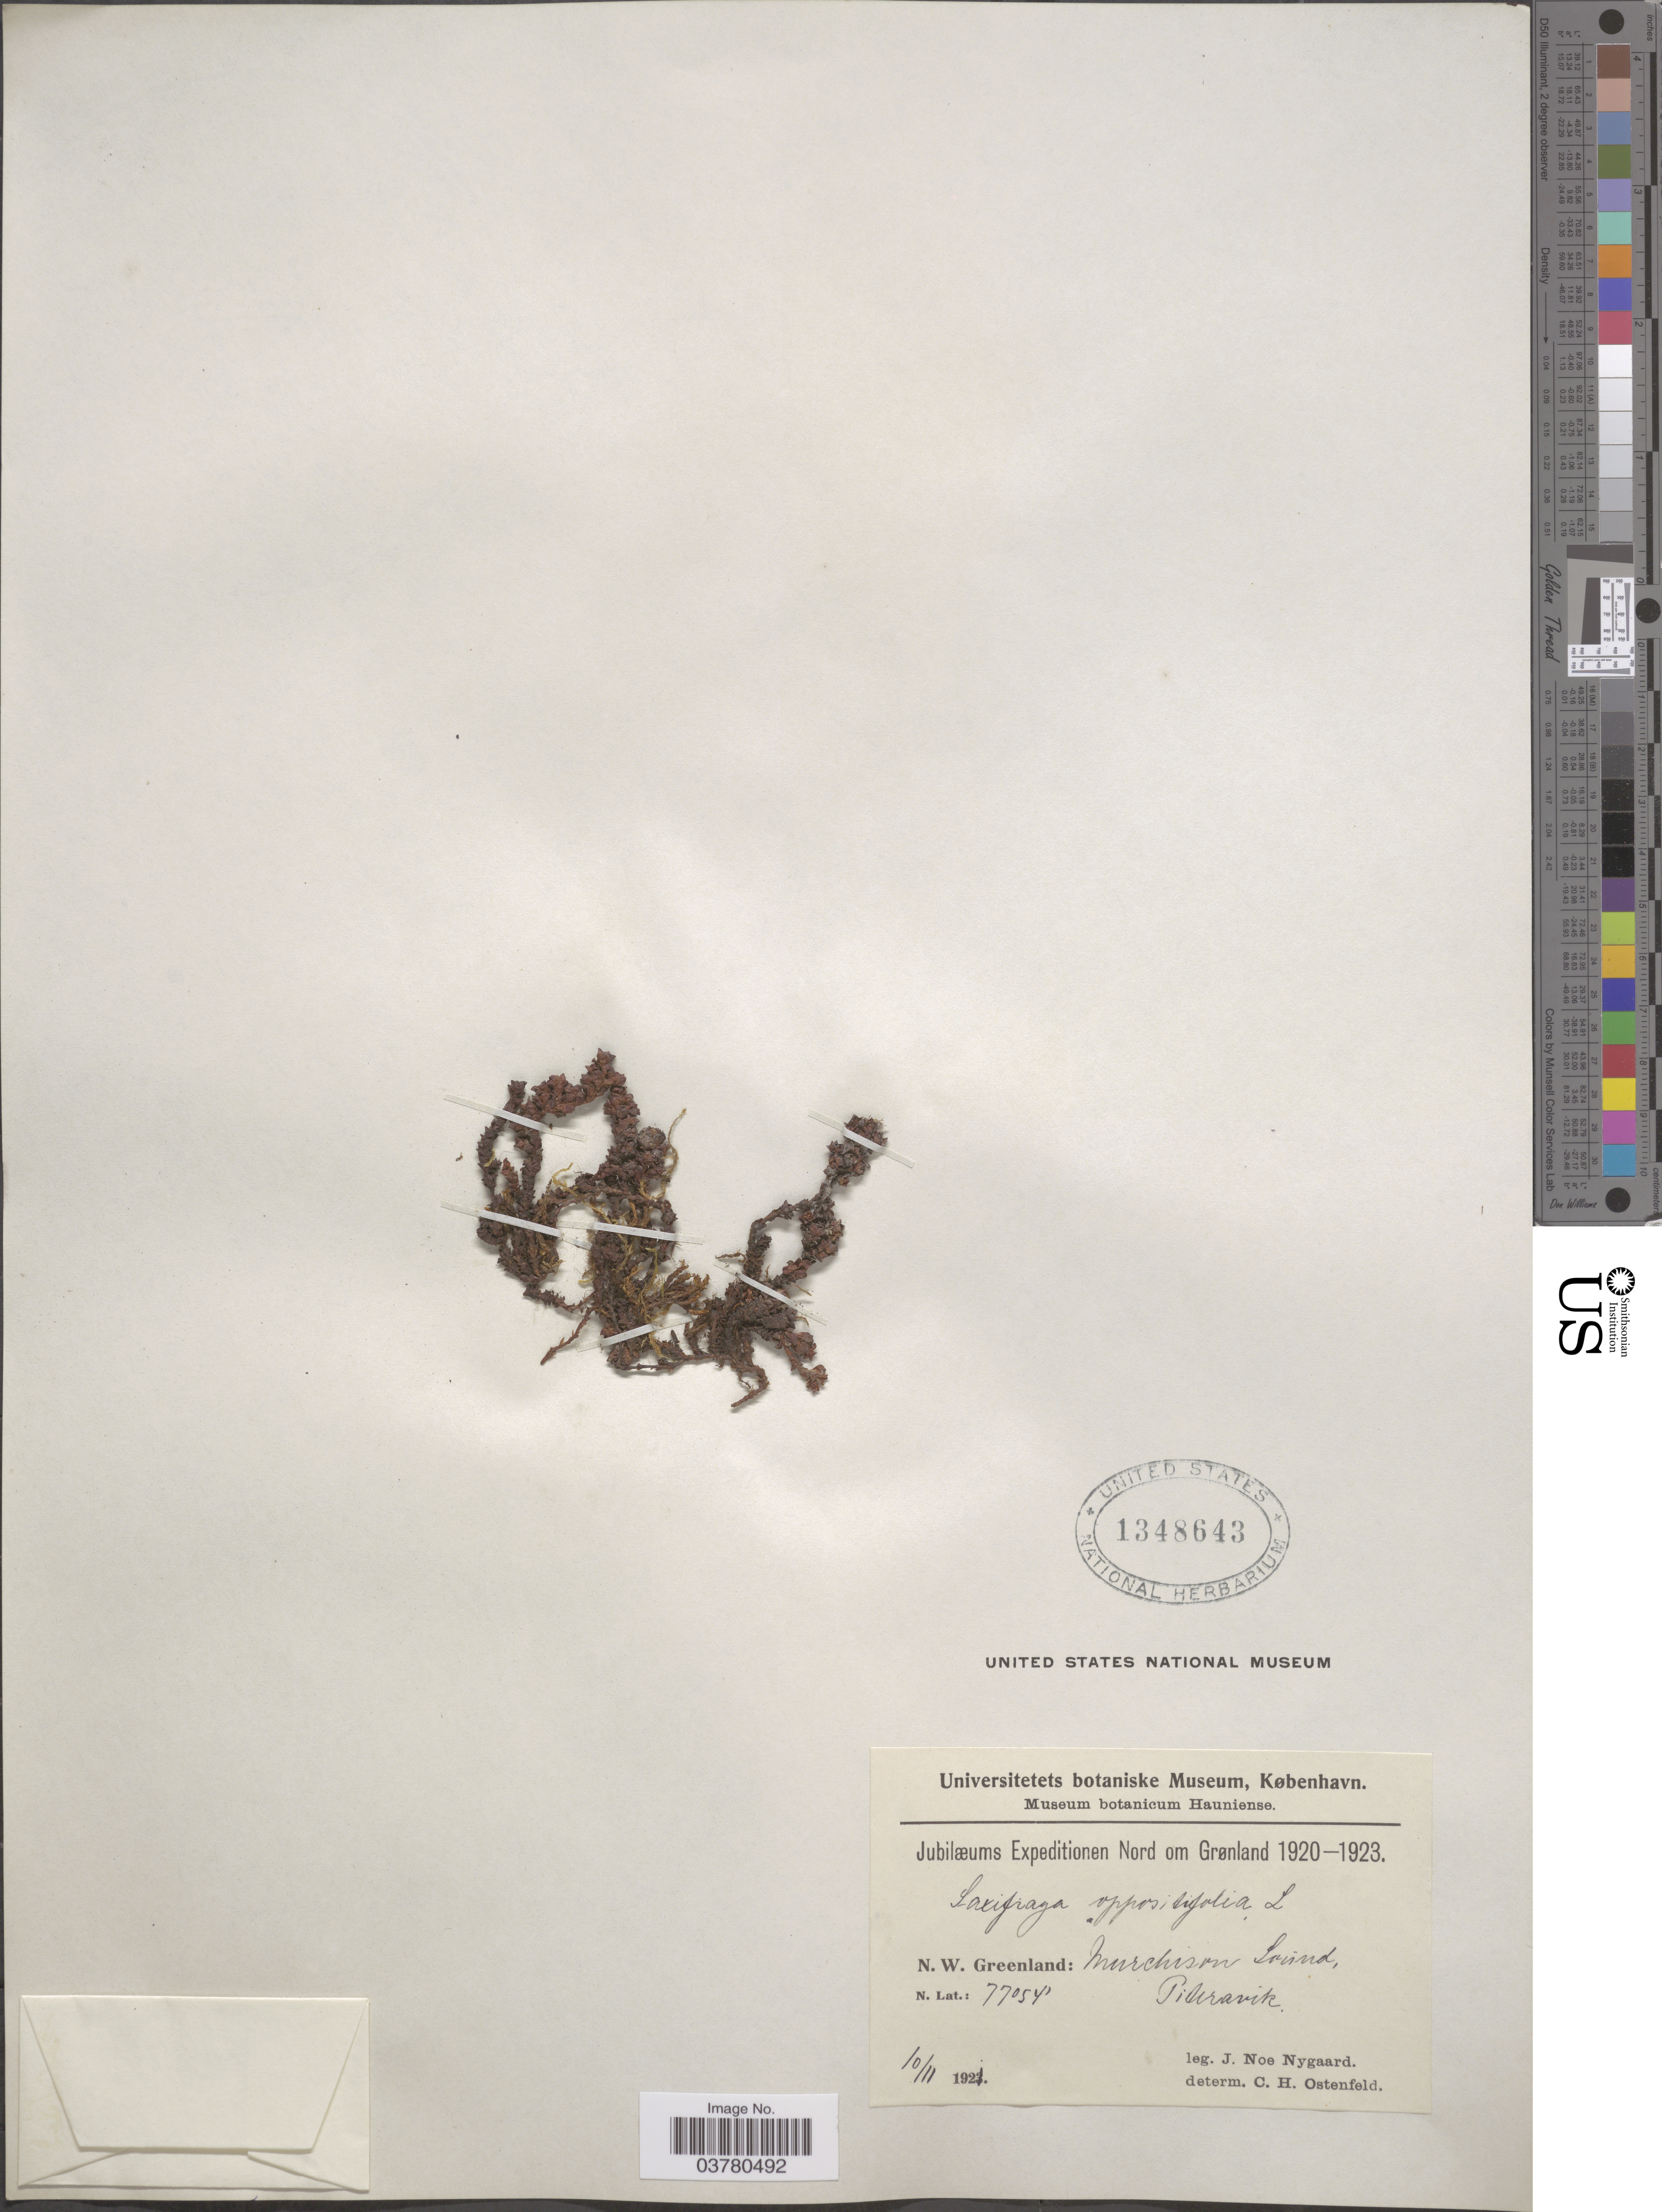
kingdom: Plantae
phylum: Tracheophyta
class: Magnoliopsida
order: Saxifragales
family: Saxifragaceae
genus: Saxifraga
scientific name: Saxifraga oppositifolia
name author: L.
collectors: J. Nygaard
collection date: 1921-11-10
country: Greenland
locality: Jubilæums Expeditionen Nord om Grønland 1920-1923. N.W. Greenland: Murchison Sound, Pitoravik.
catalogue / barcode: US 1348643